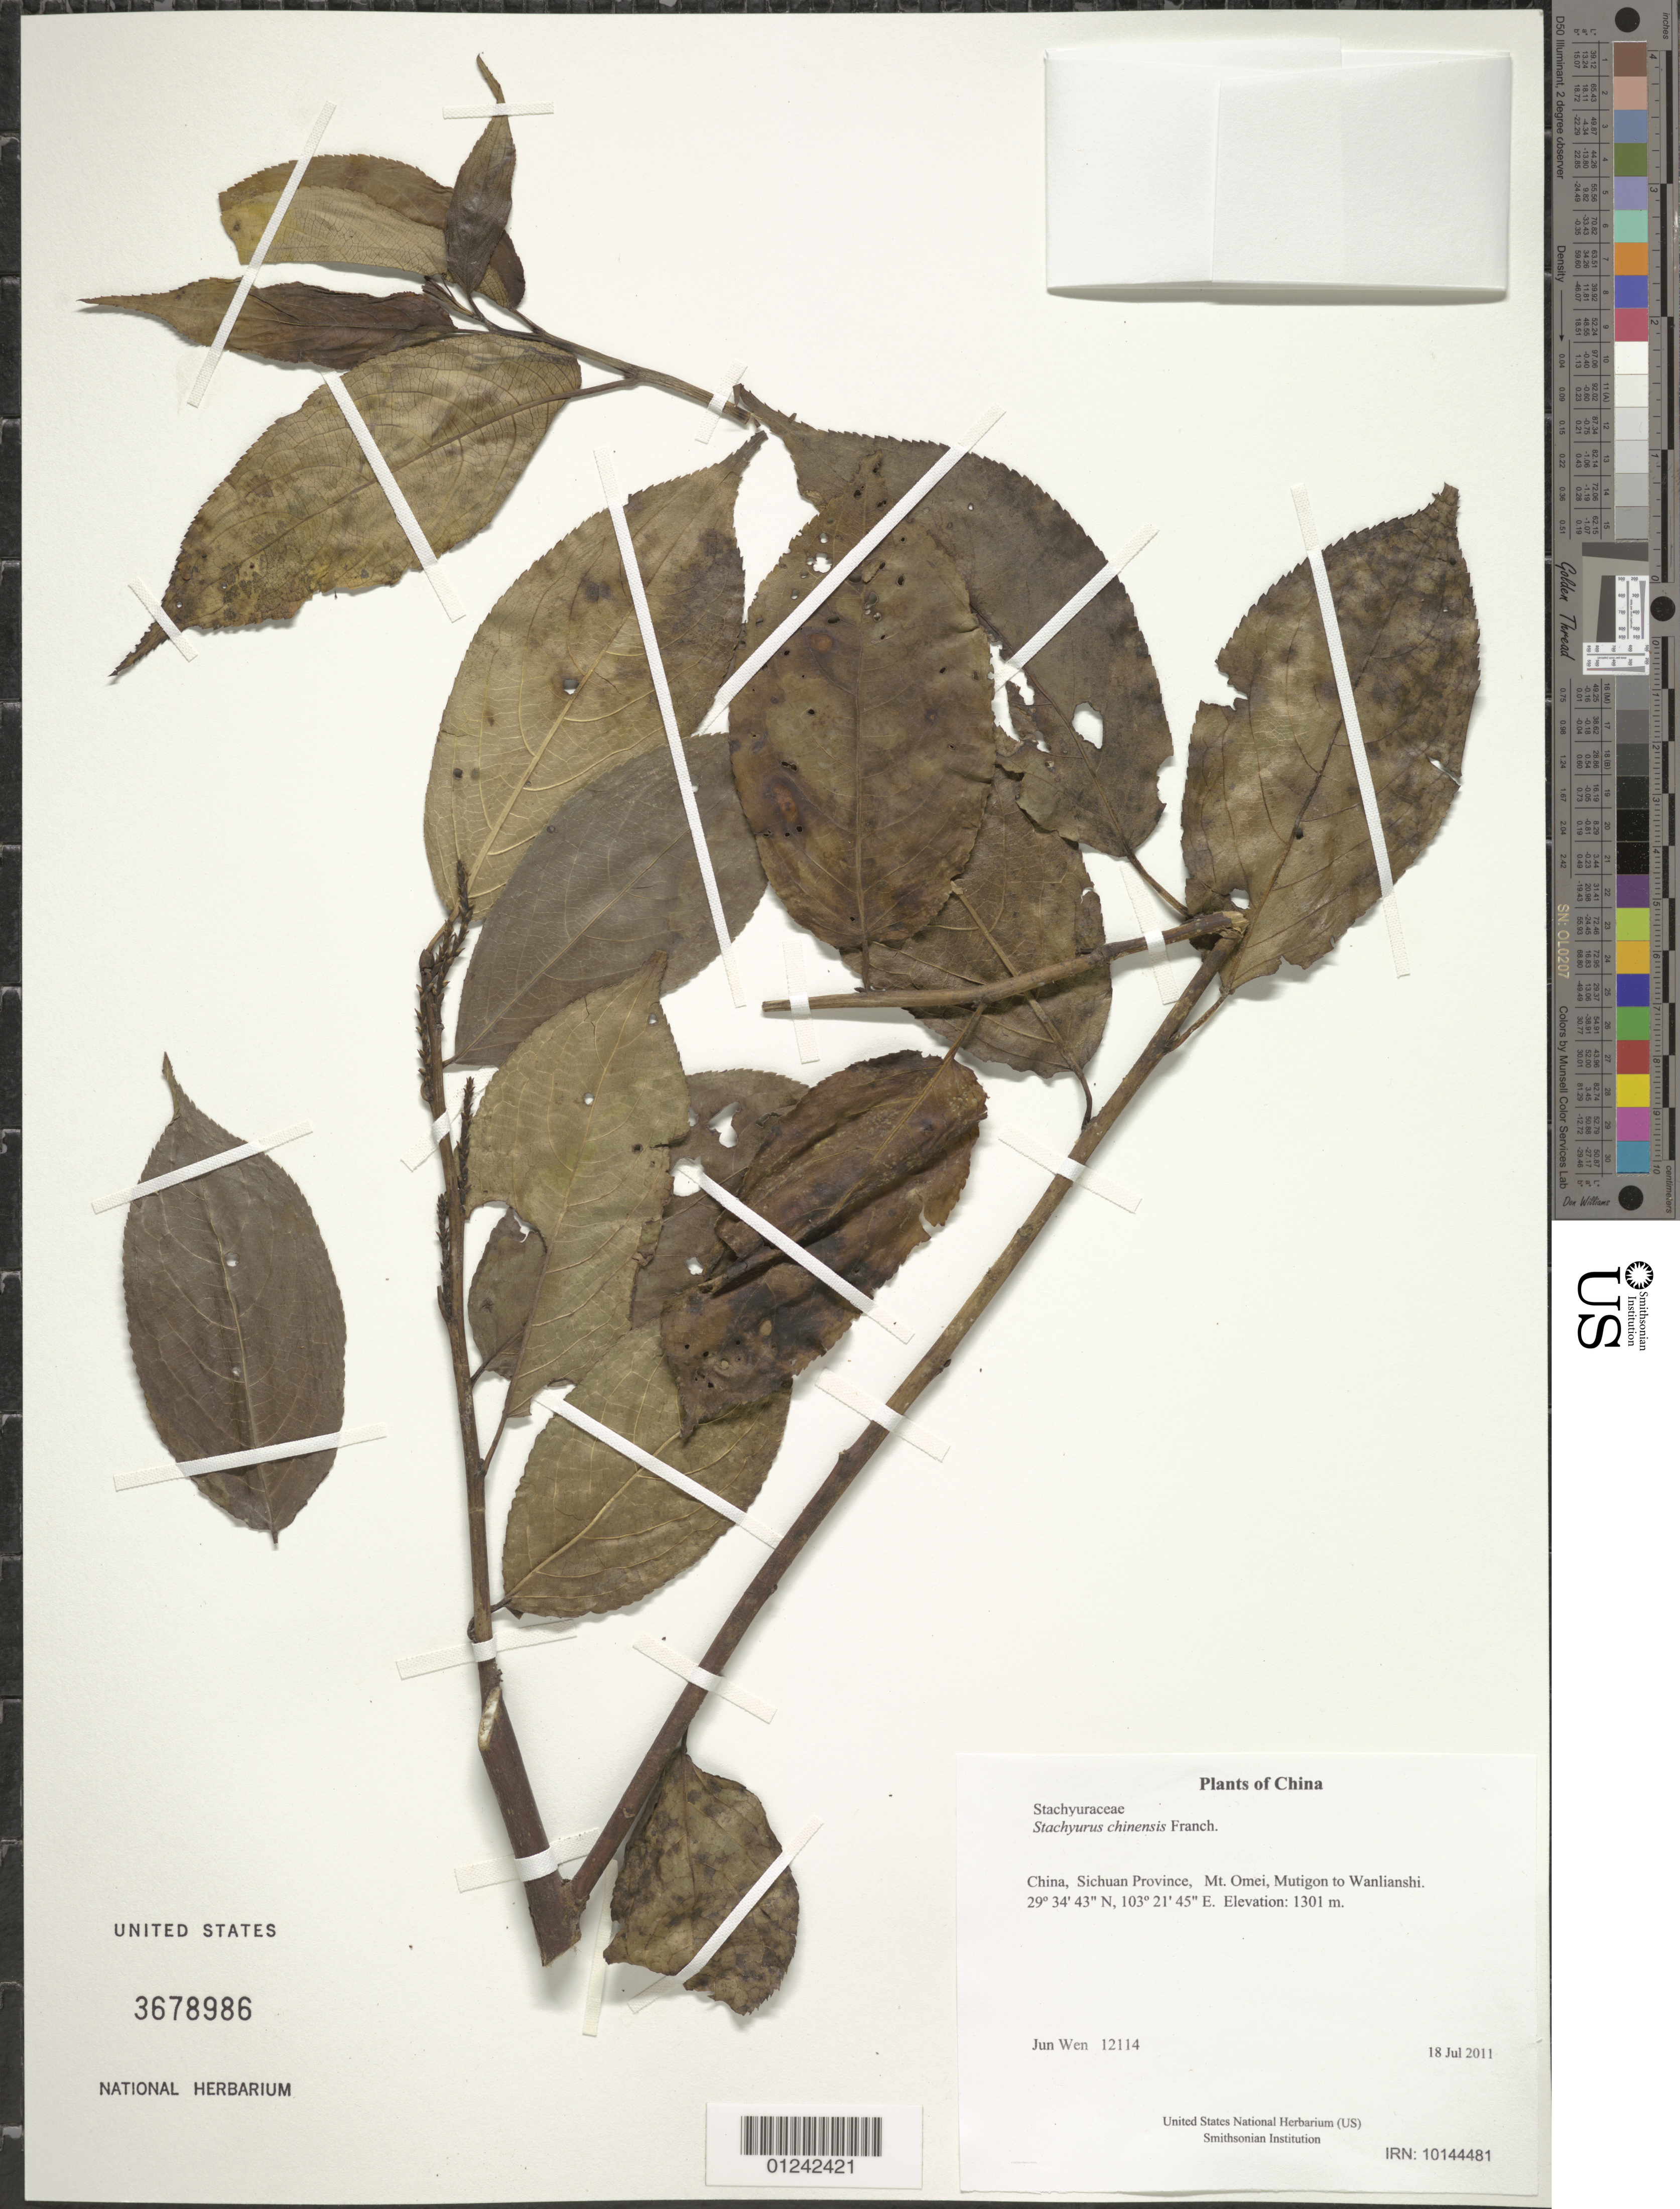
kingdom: Plantae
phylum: Tracheophyta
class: Magnoliopsida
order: Crossosomatales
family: Stachyuraceae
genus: Stachyurus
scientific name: Stachyurus chinensis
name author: Franch.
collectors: J. Wen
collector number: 12114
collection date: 2011-07-18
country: China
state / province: Sichuan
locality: Mt. Omei, Mutigon to Wanlianshi.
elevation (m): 1301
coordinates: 29 34 42.9 N, 103 21 45 E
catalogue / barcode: US 3678986